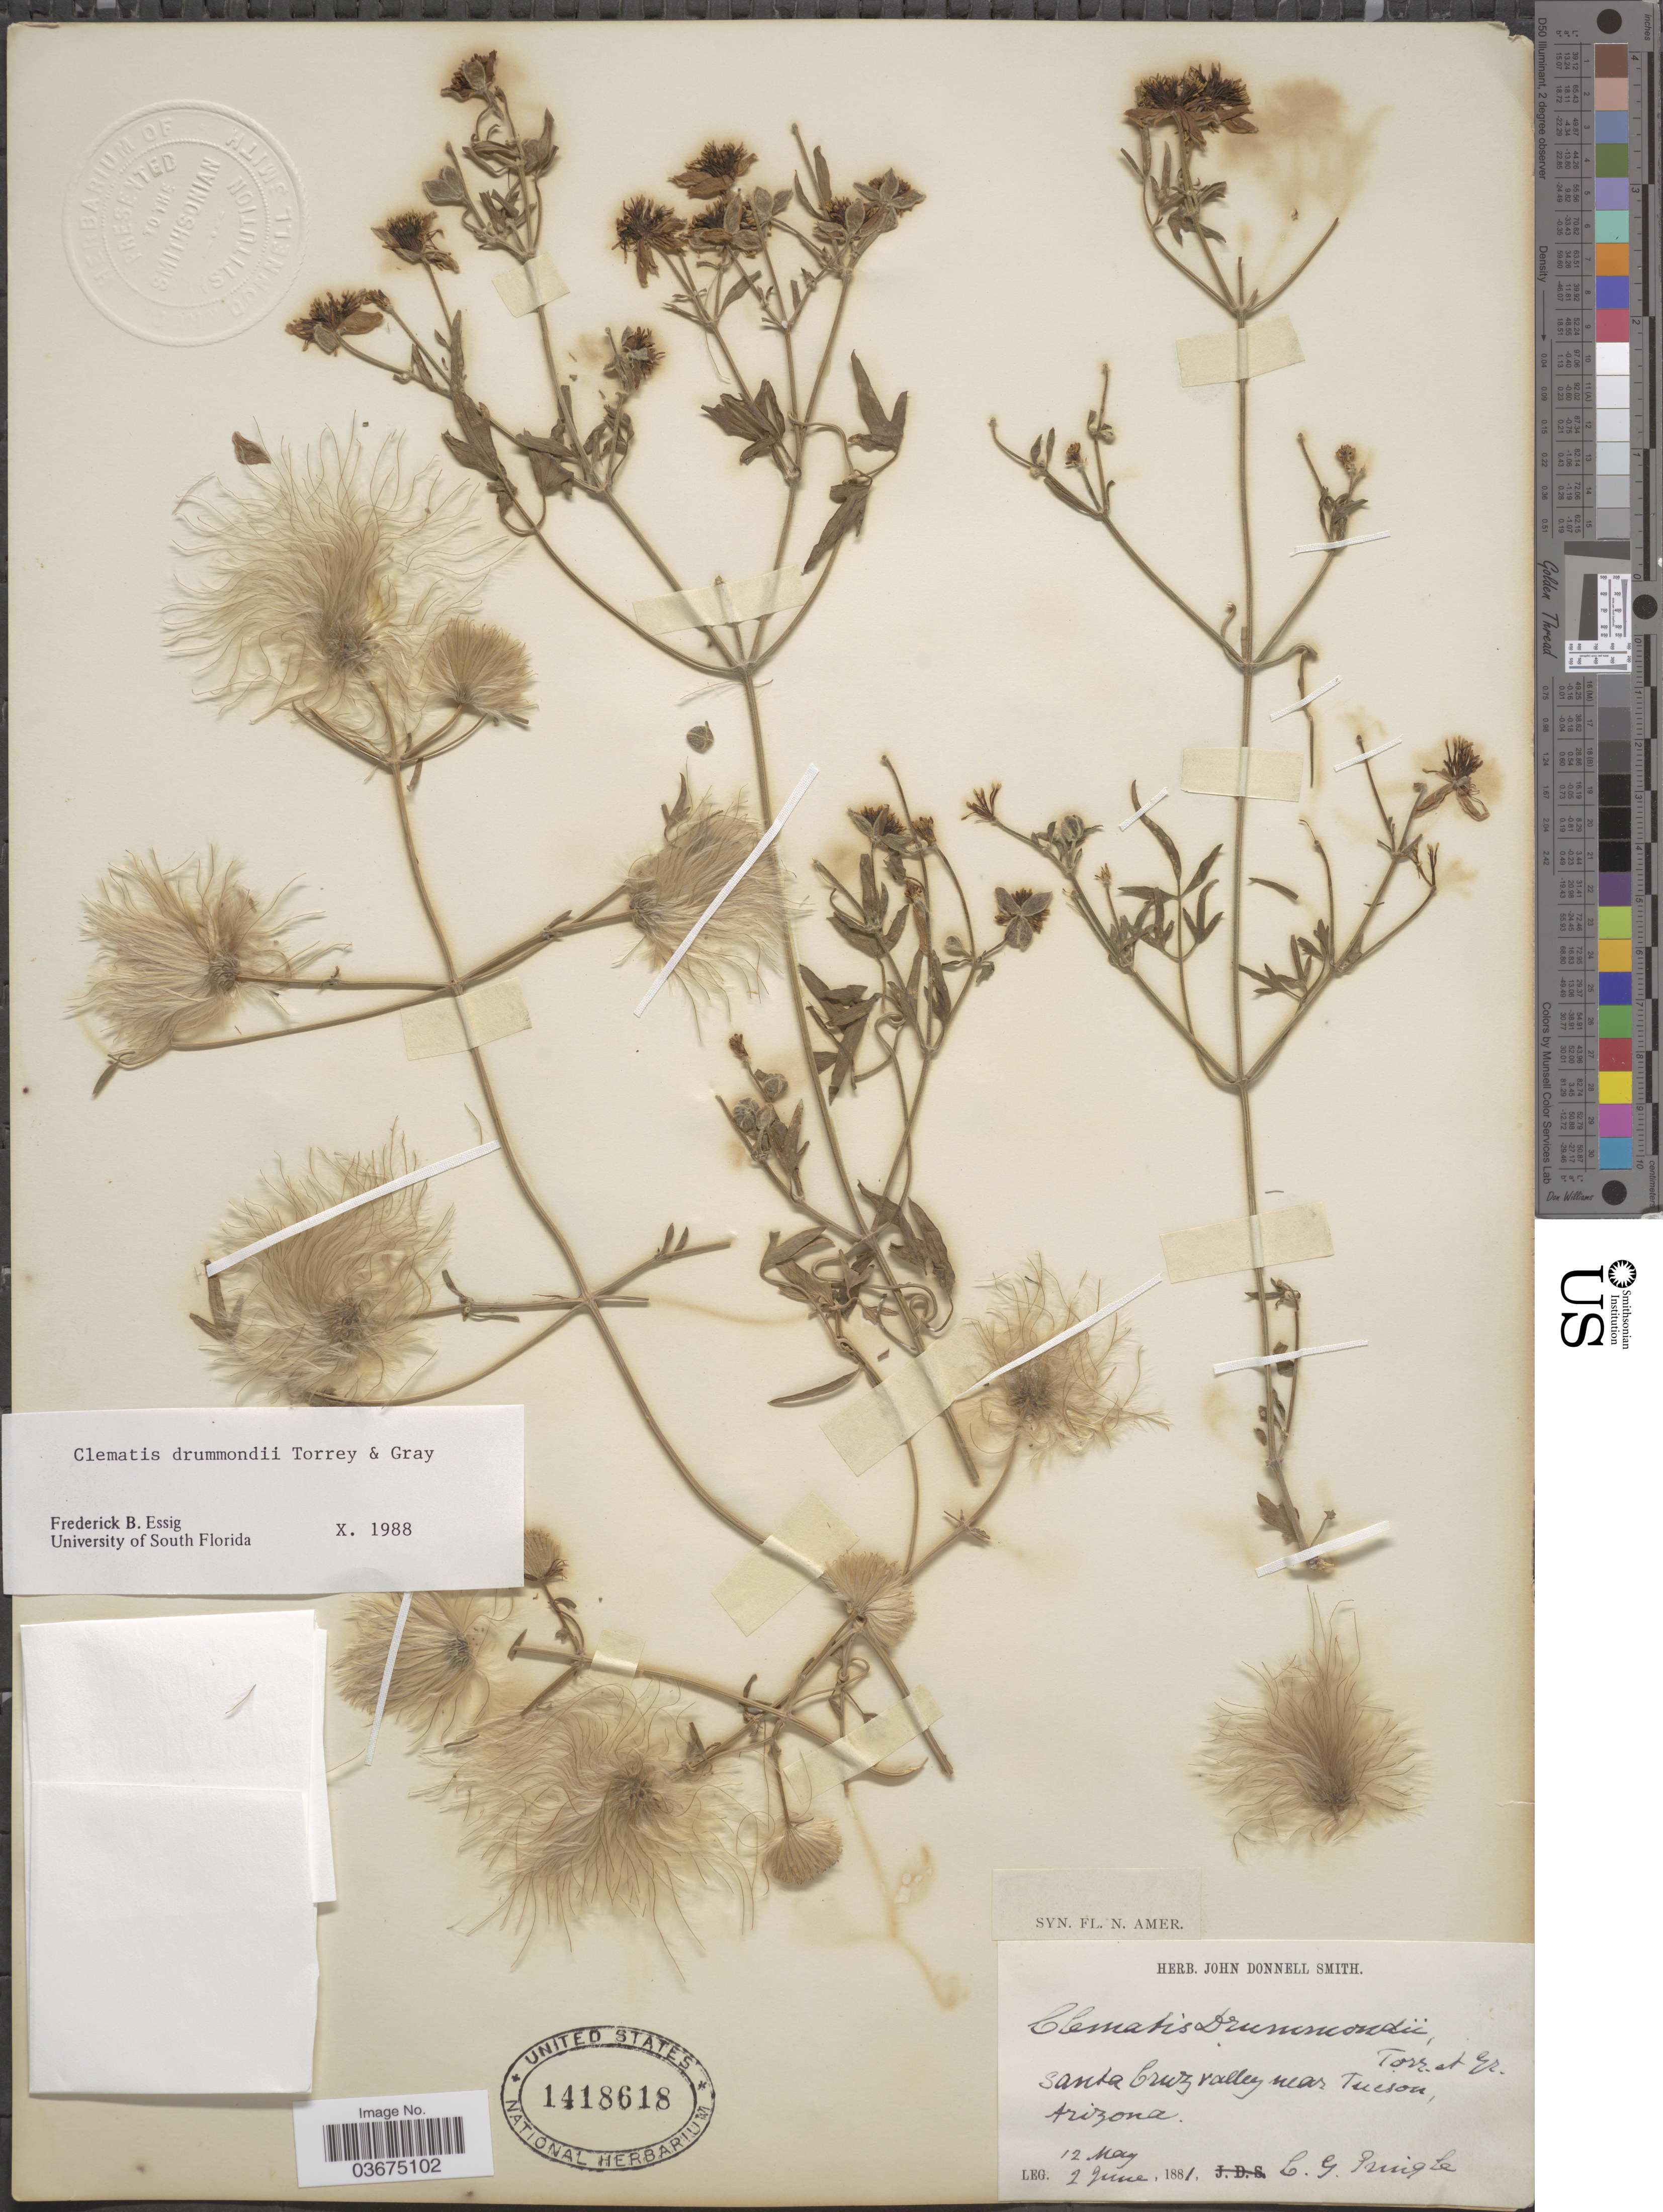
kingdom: Plantae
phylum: Tracheophyta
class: Magnoliopsida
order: Ranunculales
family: Ranunculaceae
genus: Clematis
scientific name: Clematis drummondii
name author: Torr. & A. Gray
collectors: C. G. Pringle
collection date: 1881-05-12/1881-06-02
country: United States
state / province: Arizona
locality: Santa Cruz valley near Tucson.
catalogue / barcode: US 1418618